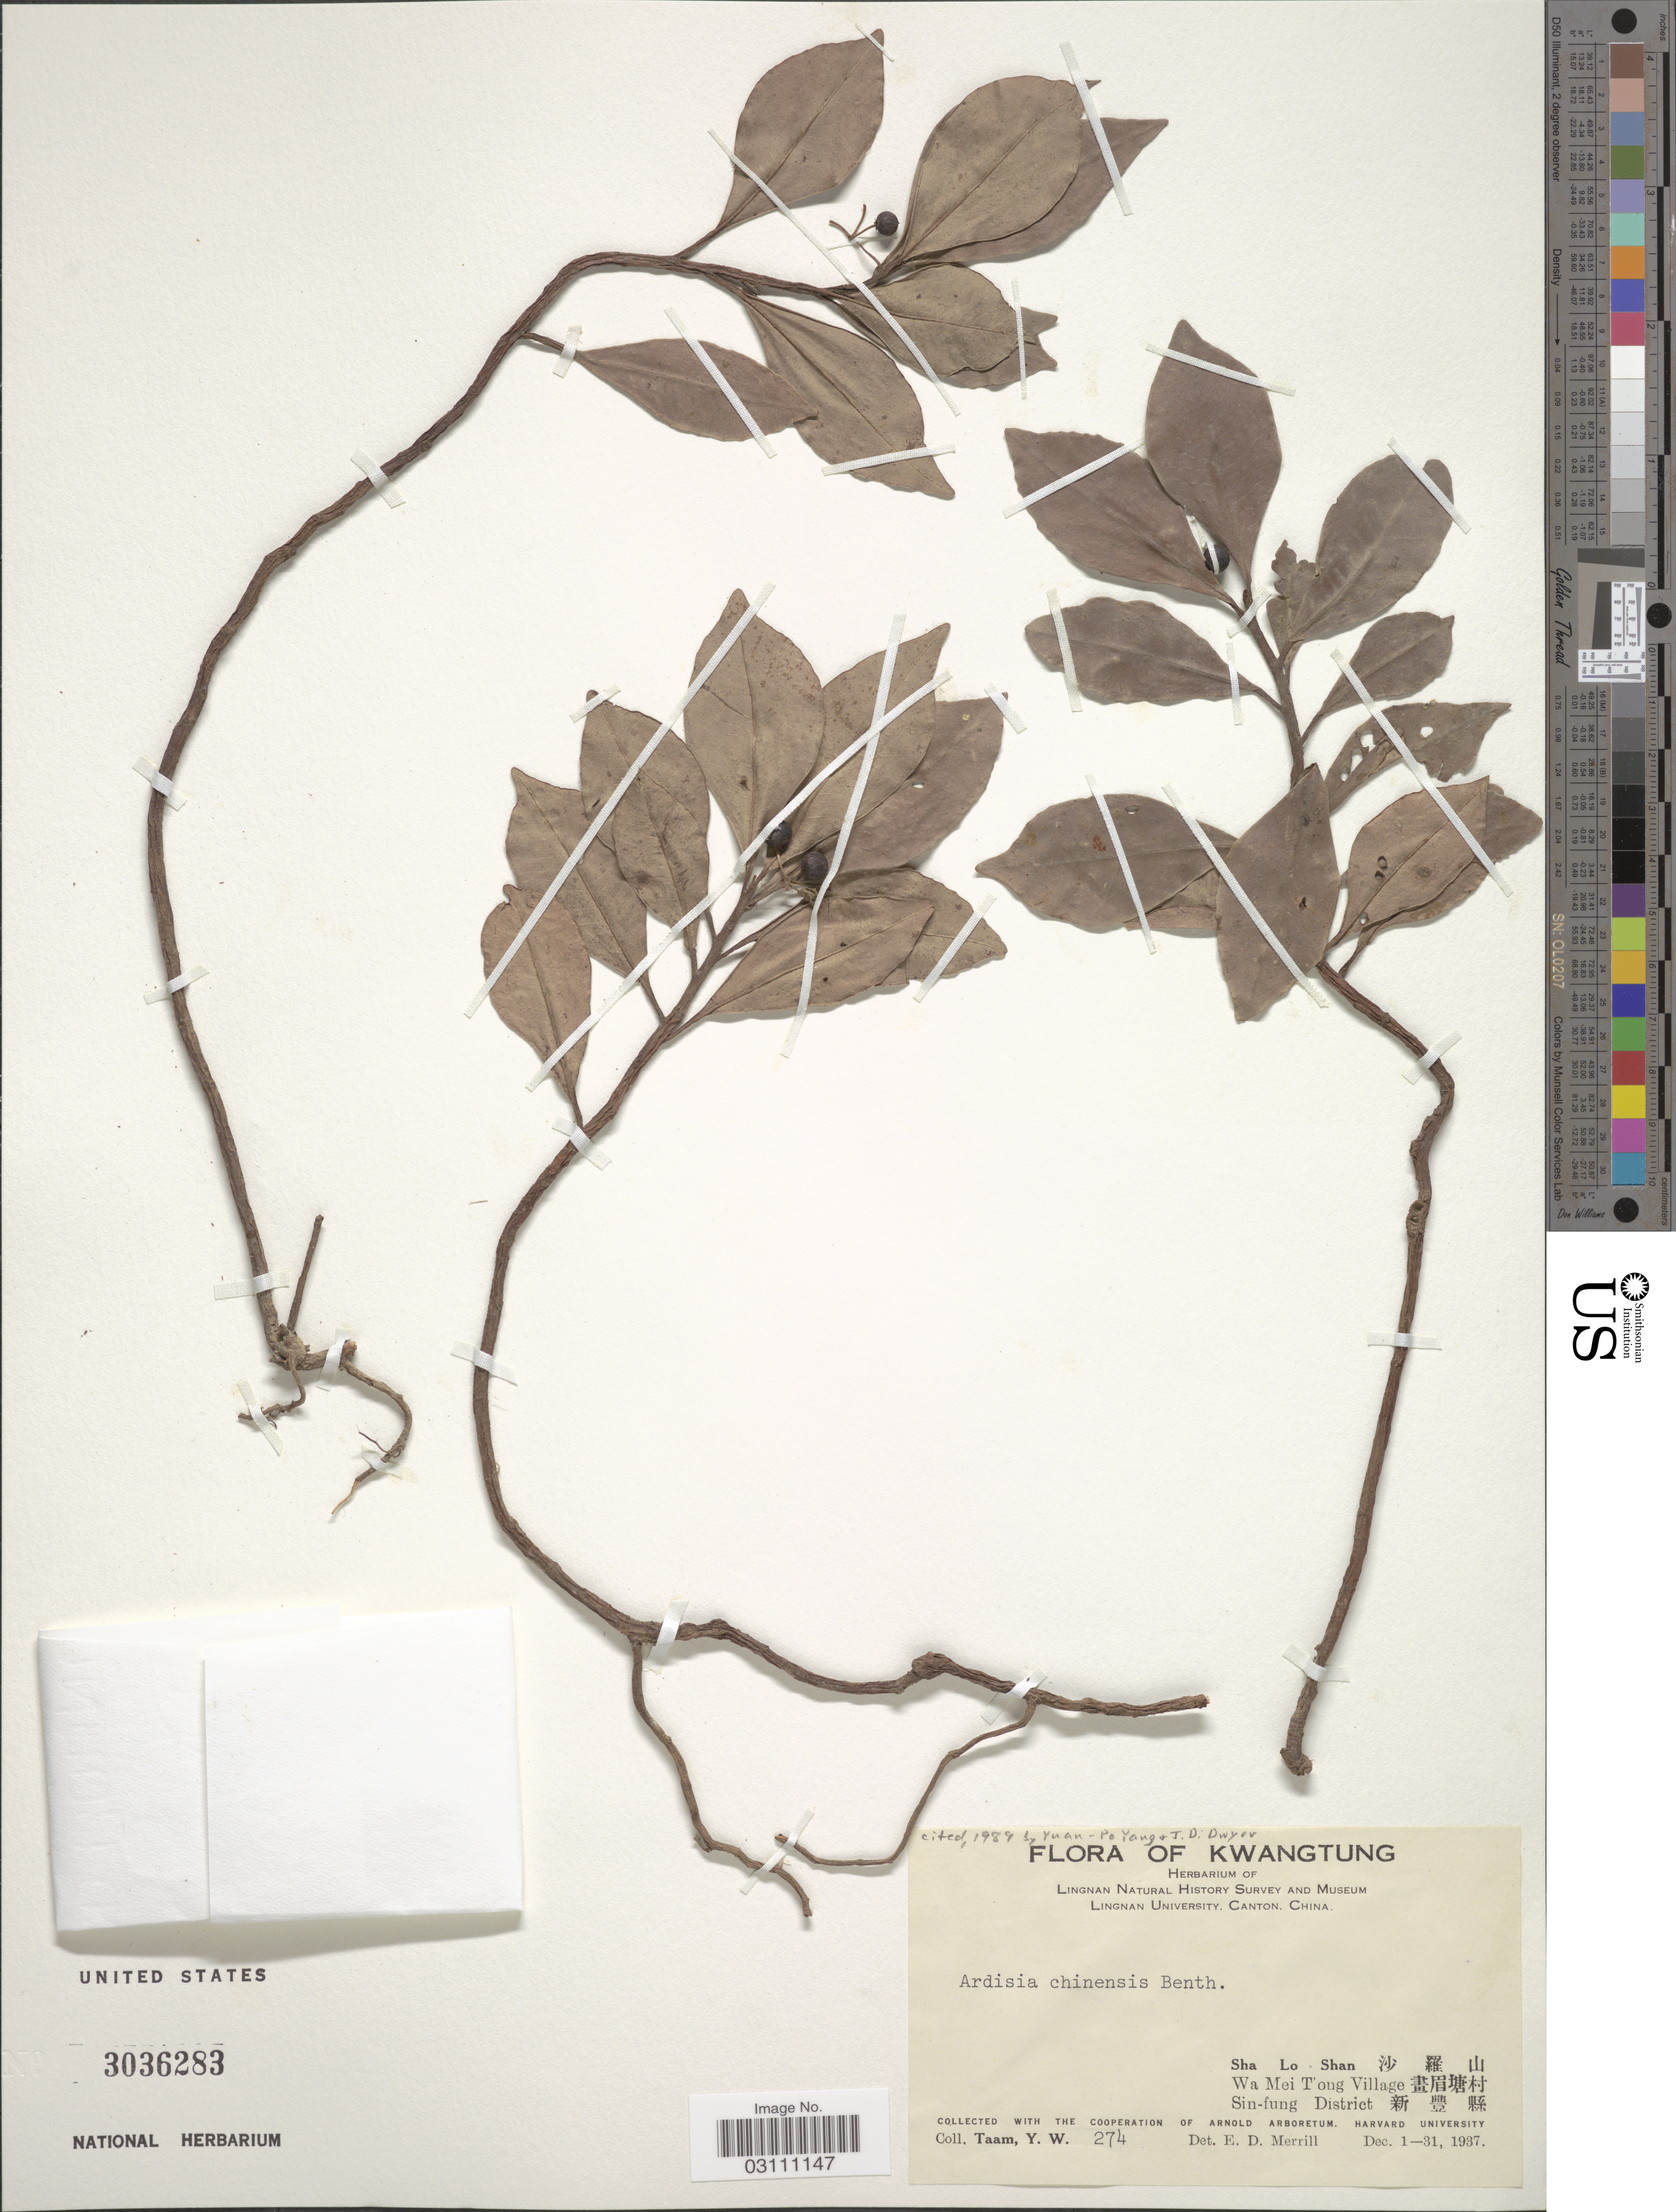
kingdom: Plantae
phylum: Tracheophyta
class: Magnoliopsida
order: Ericales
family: Primulaceae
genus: Ardisia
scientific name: Ardisia chinensis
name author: Benth.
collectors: Y. W. Taam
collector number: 274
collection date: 1937-12-01/1937-12-31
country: China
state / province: Guangdong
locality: Kwangtung. Sha Lo Shan. Wa Mei T'ong Village. Sin-fung District.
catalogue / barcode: US 3036283